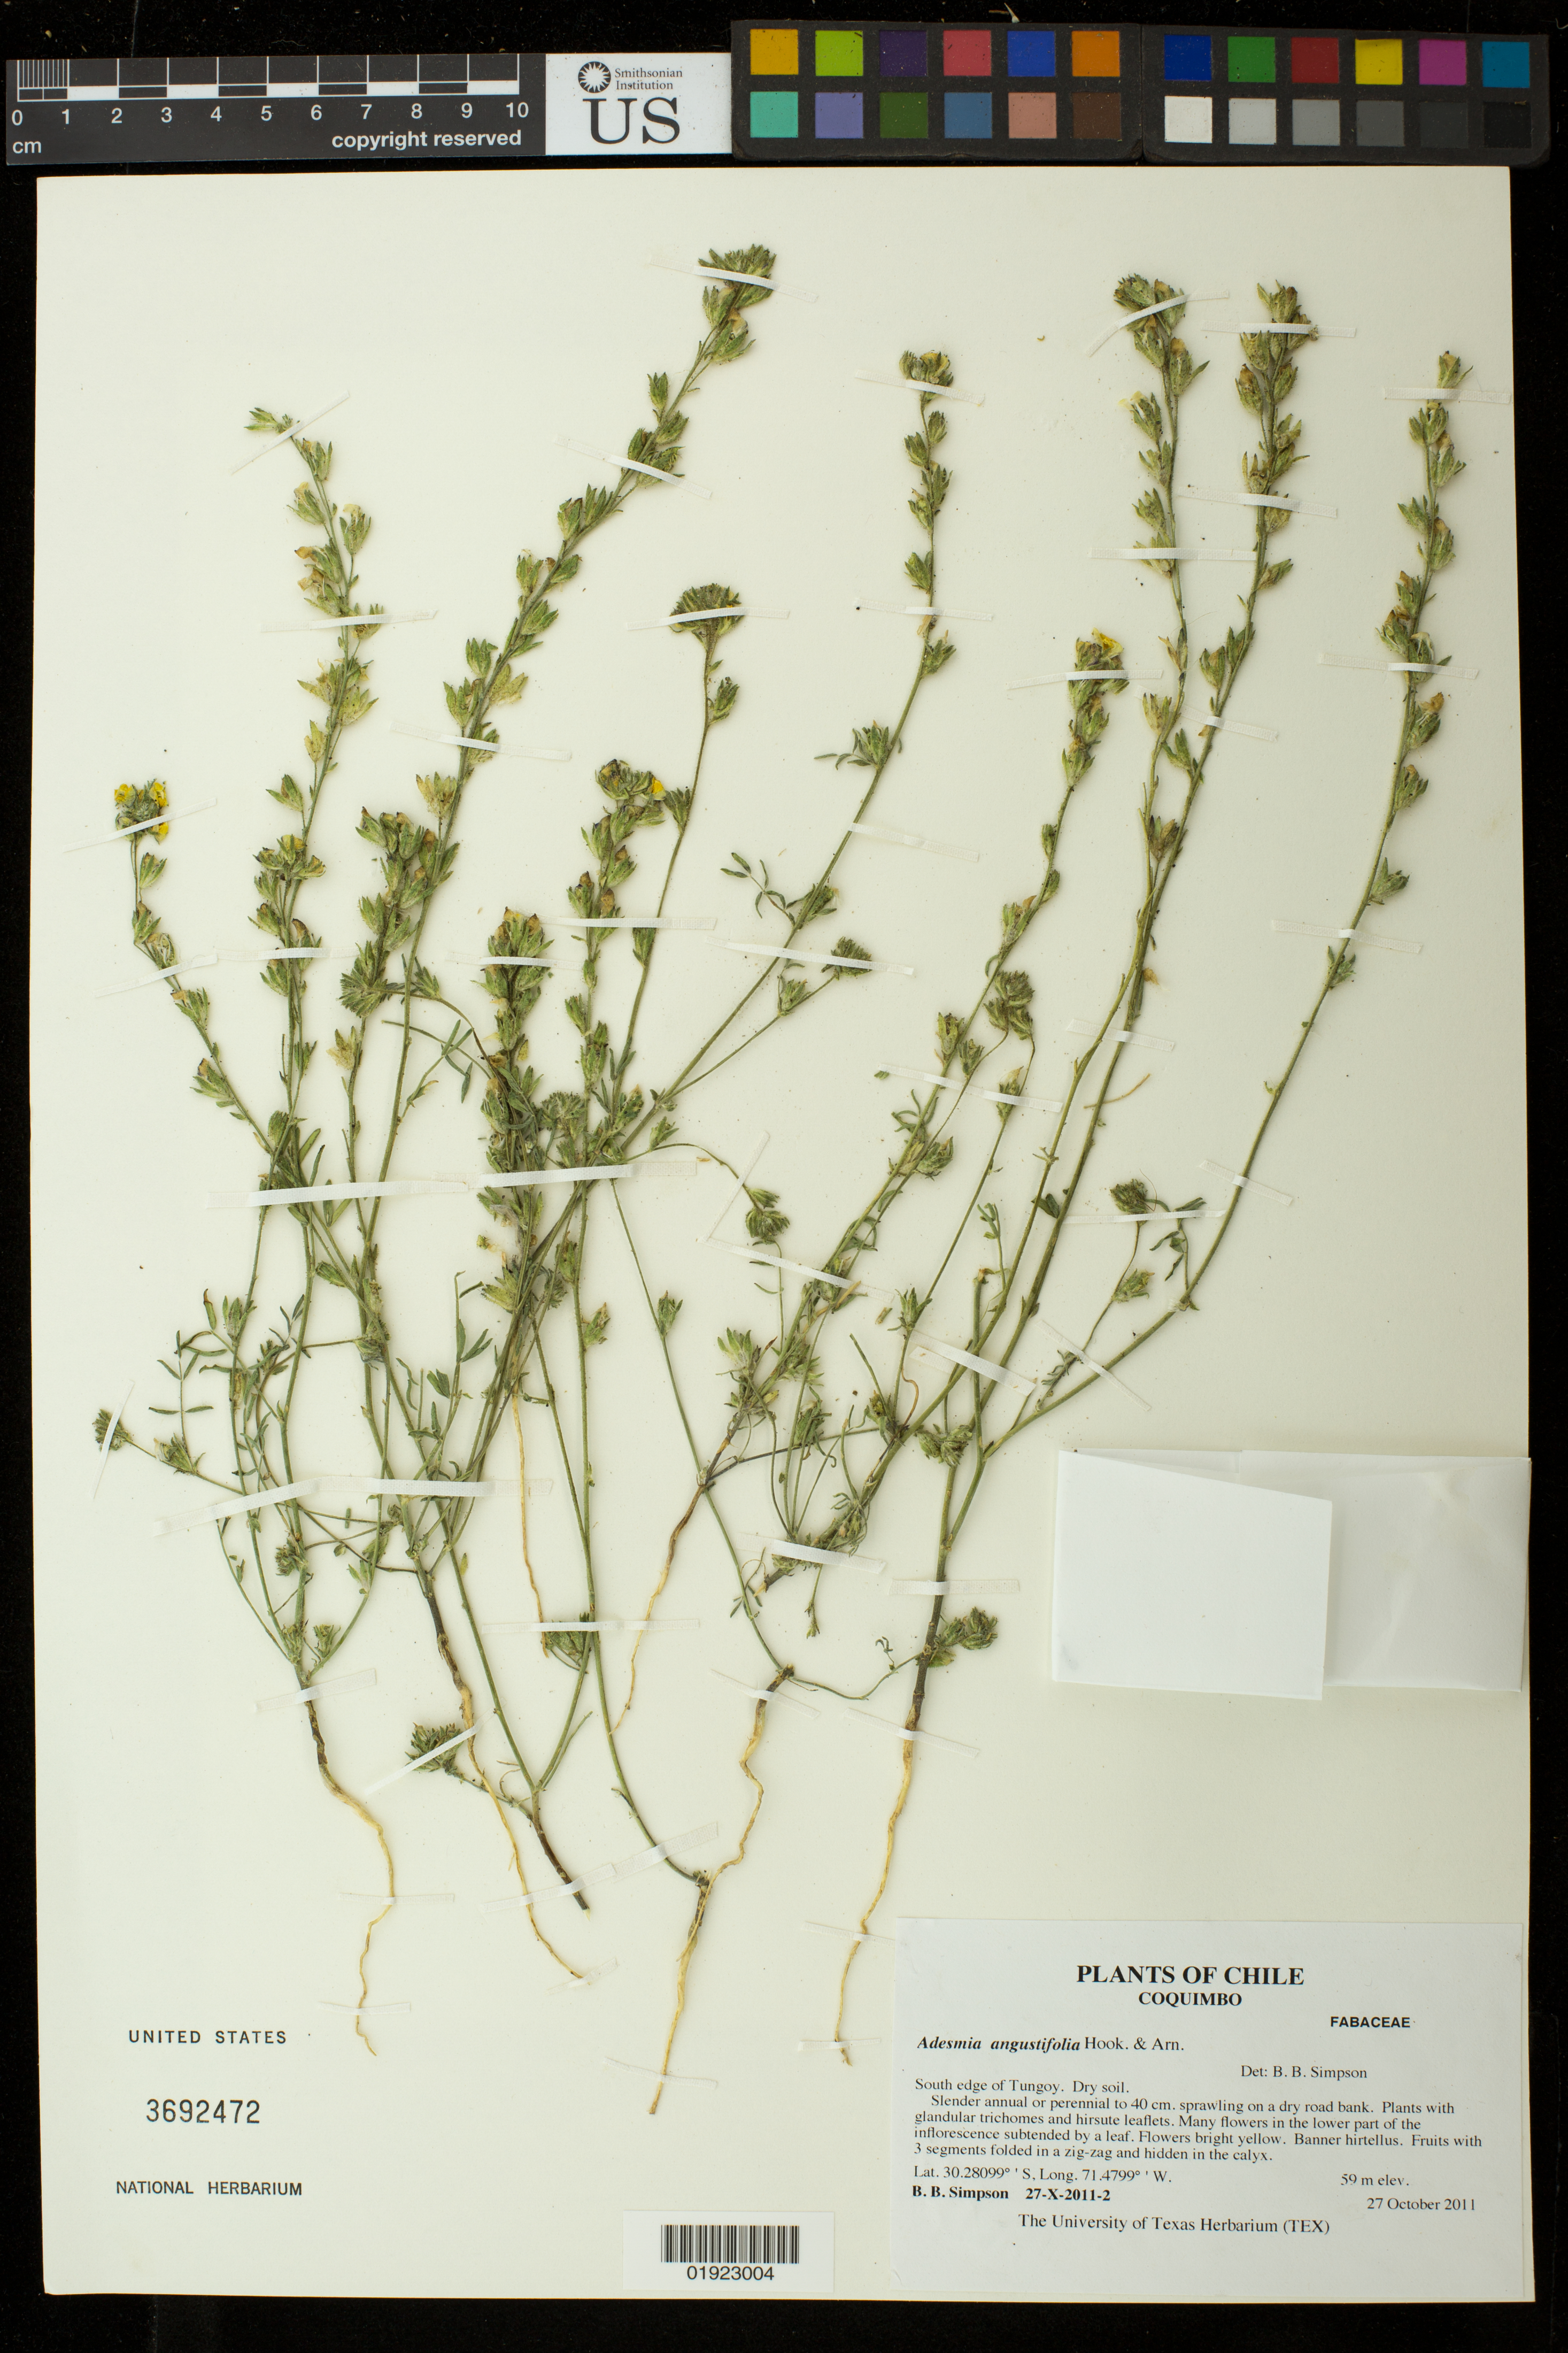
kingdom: Plantae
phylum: Tracheophyta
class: Magnoliopsida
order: Fabales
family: Fabaceae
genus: Adesmia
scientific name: Adesmia angustifolia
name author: Hook. & Arn.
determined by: Simpson, B. B.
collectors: B. Simpson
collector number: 27-X-2011-2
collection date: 2011-10-27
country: Chile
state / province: Coquimbo (IV)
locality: South edge of Tungoy.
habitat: Dry soil.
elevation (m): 59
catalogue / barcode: US 3692472